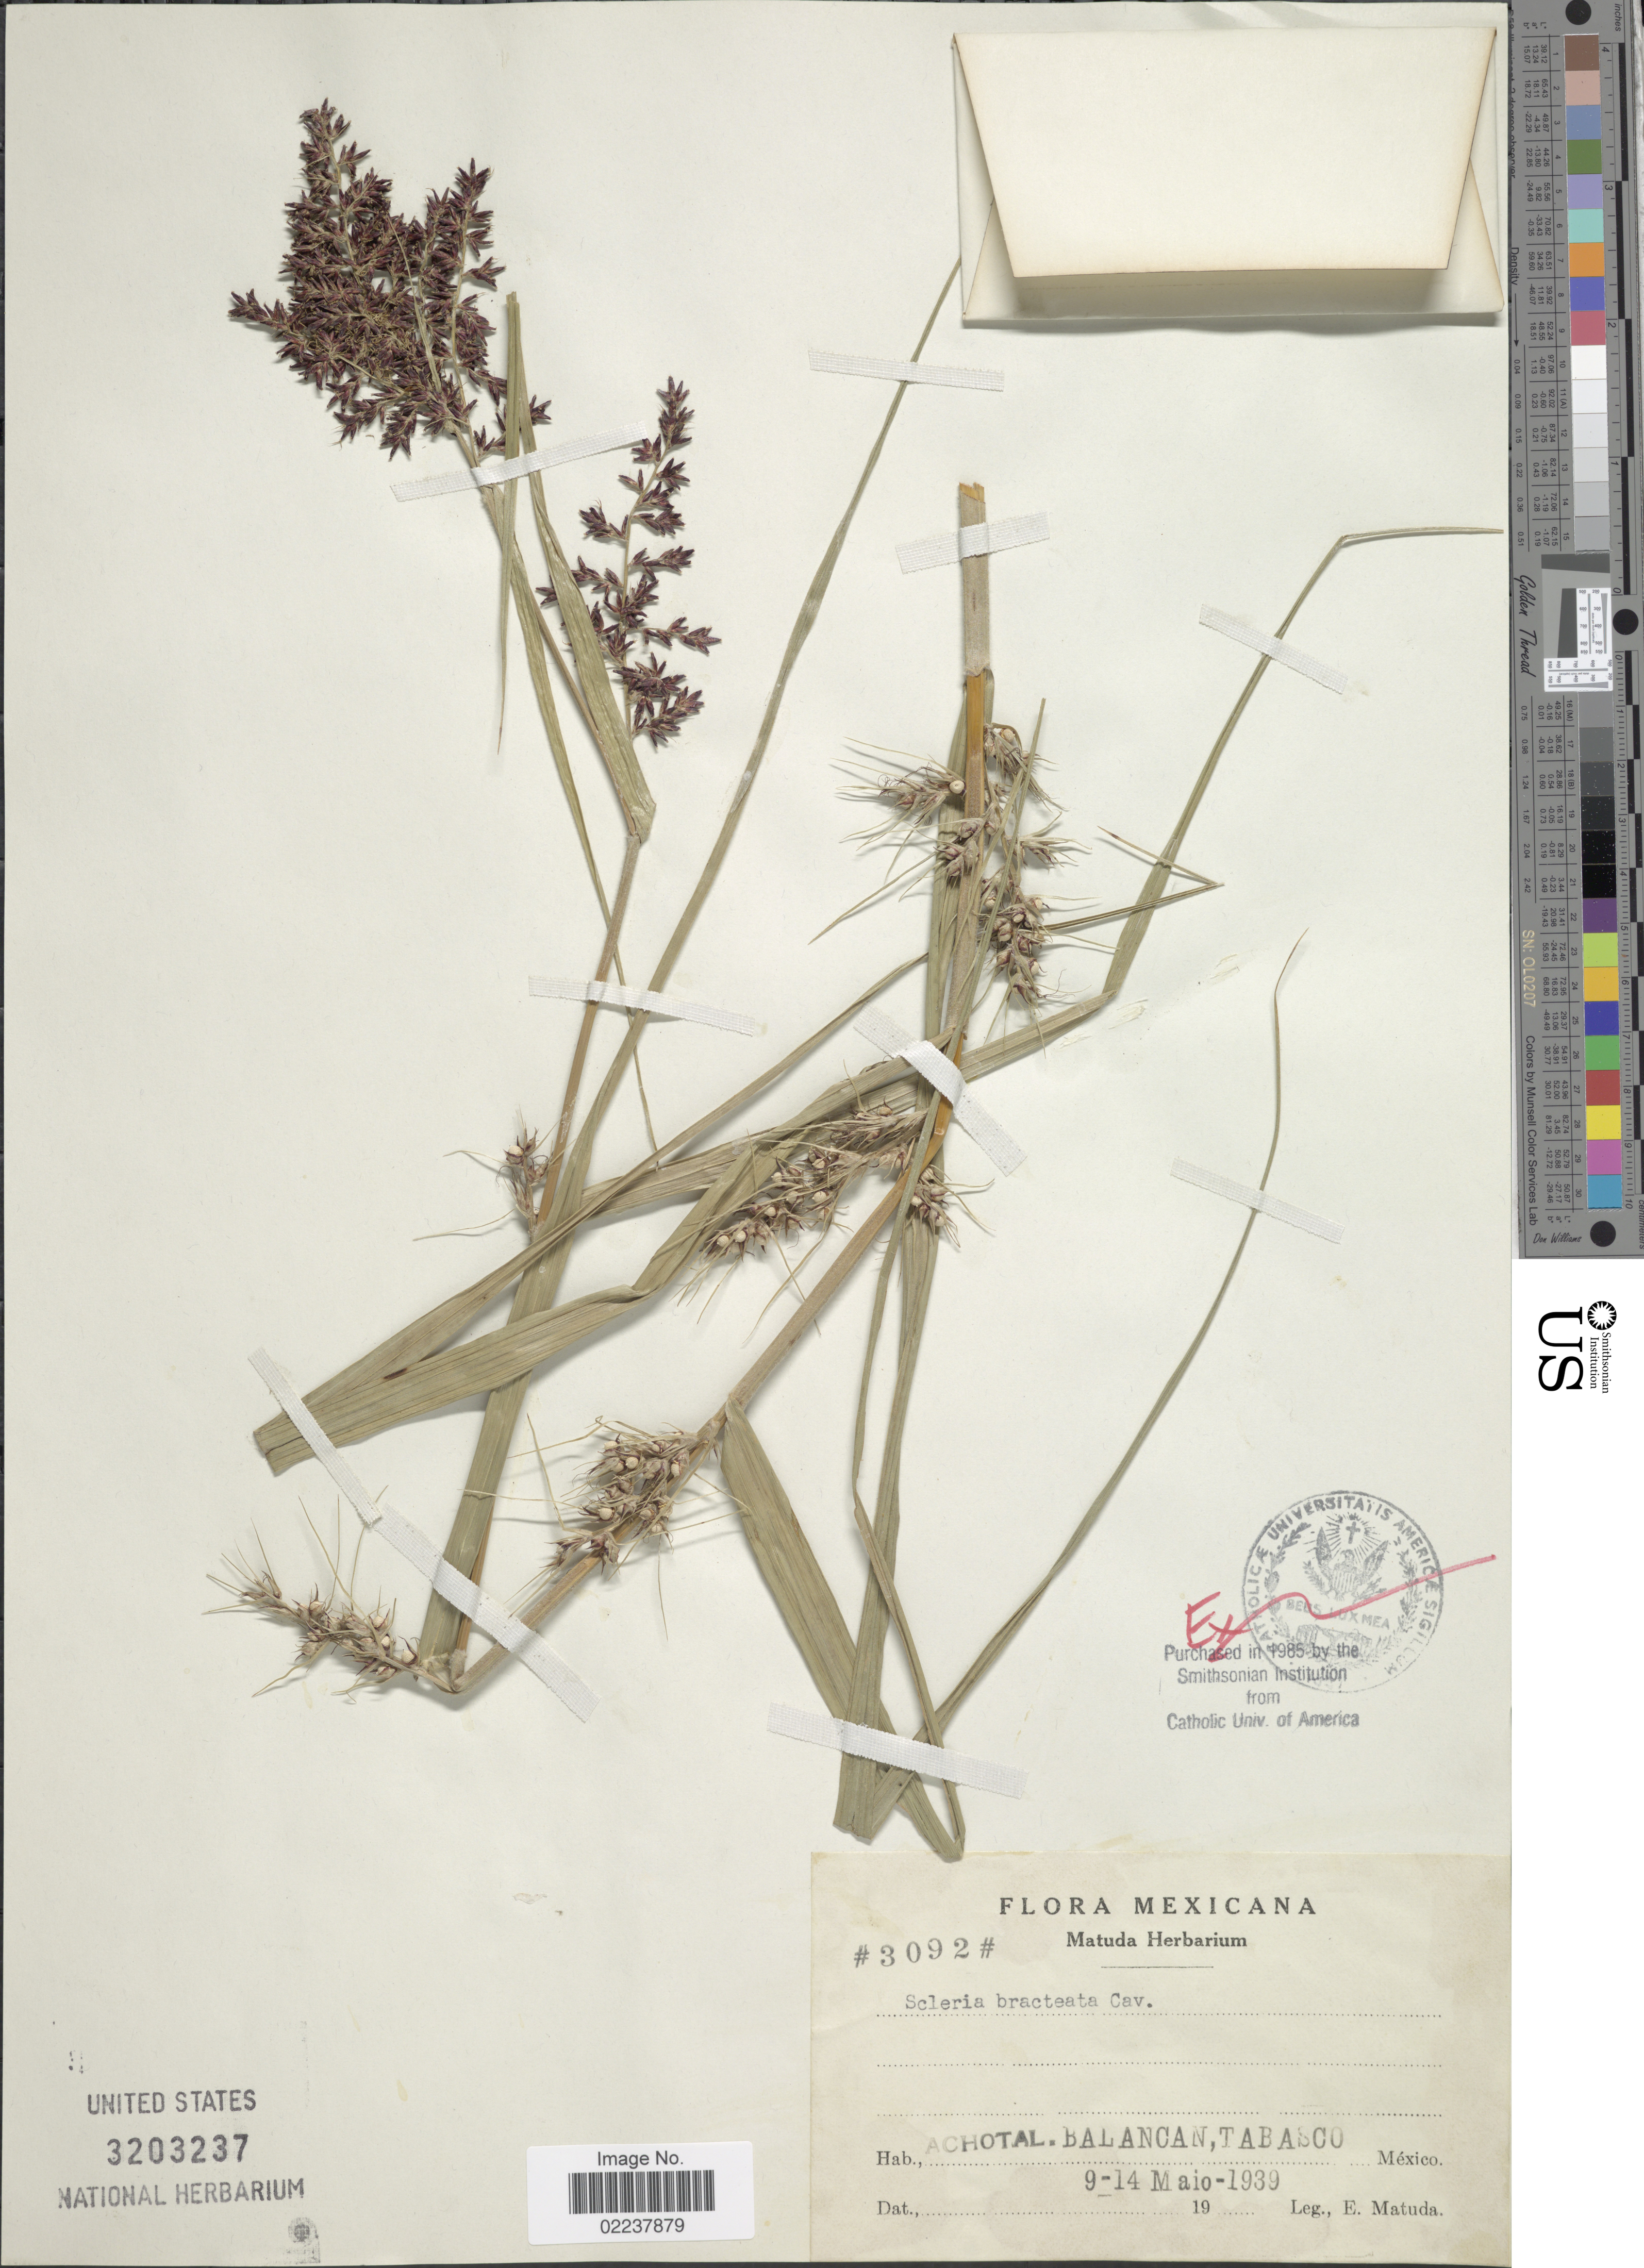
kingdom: Plantae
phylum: Tracheophyta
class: Liliopsida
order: Poales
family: Cyperaceae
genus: Scleria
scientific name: Scleria bracteata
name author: Cav.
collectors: E. Matuda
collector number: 3092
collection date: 1939-05-09/1939-05-14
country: Mexico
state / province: Tabasco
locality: Achotal, Balancan, Tabasco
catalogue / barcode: US 3203237